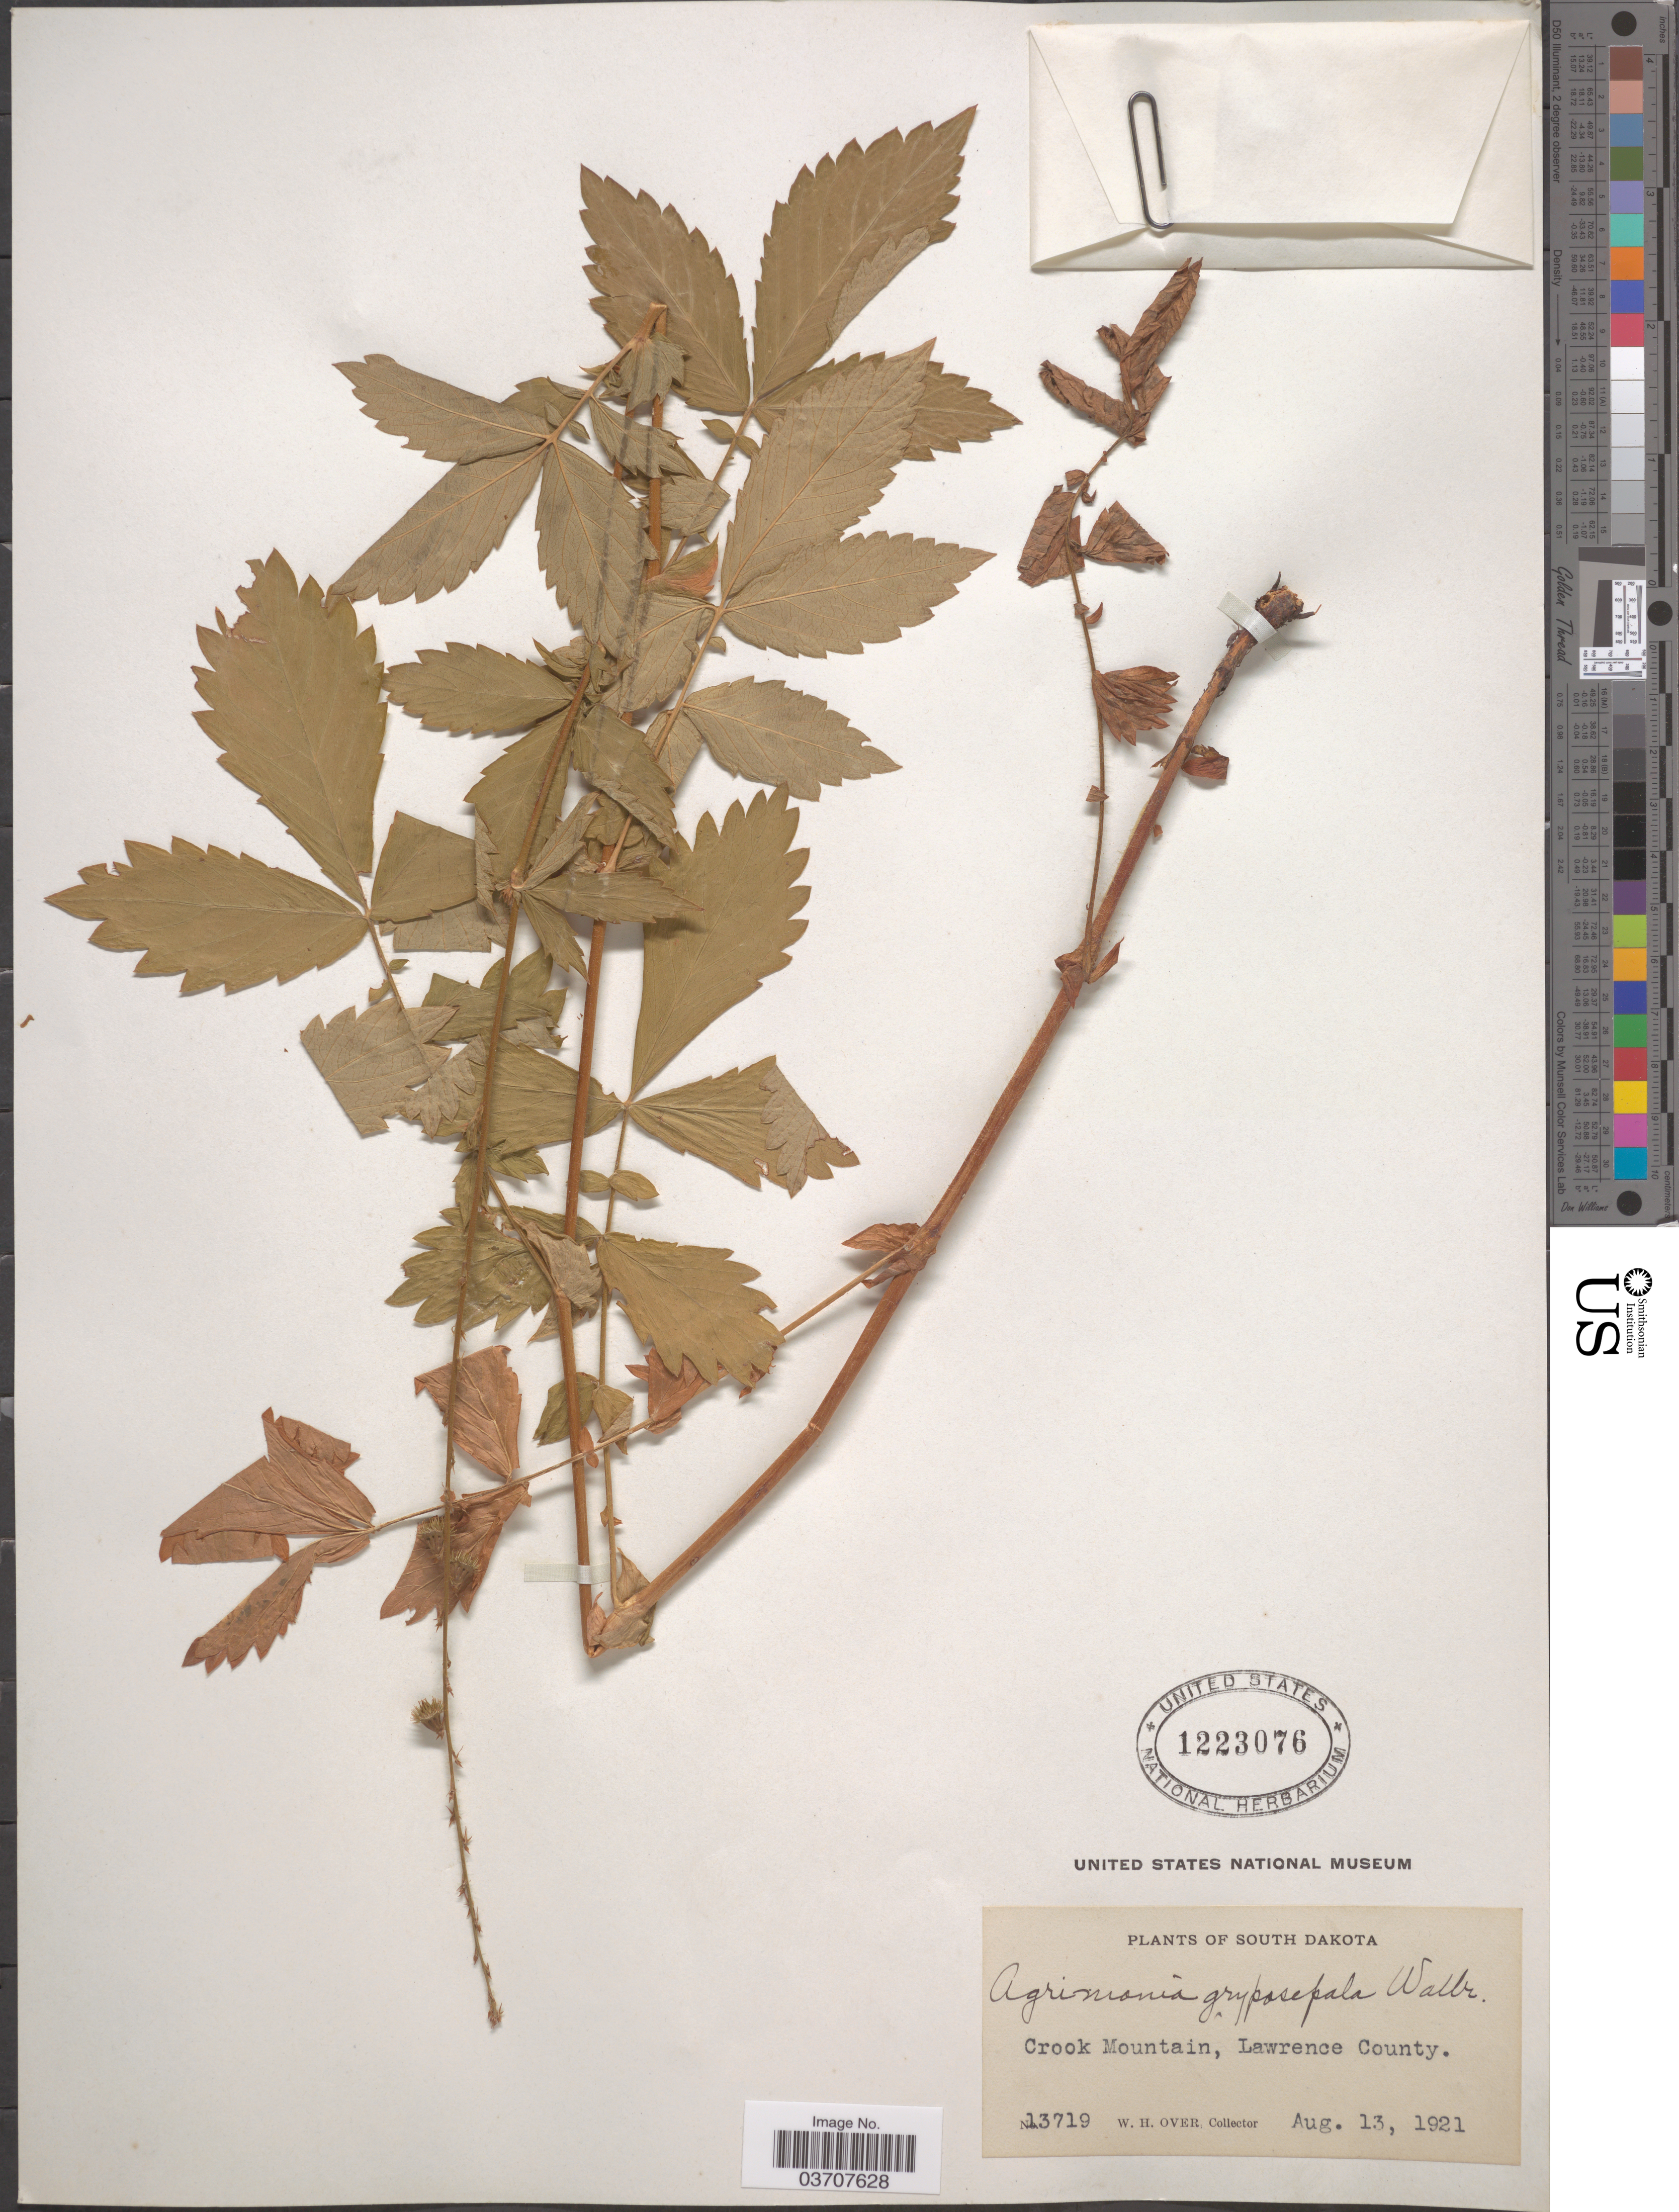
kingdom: Plantae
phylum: Tracheophyta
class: Magnoliopsida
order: Rosales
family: Rosaceae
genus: Agrimonia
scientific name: Agrimonia gryposepala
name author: Wallr.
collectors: W. Over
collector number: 13719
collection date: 1921-08-13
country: United States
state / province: South Dakota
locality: Crook Mountain, Lawrence County.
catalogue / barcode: US 1223076